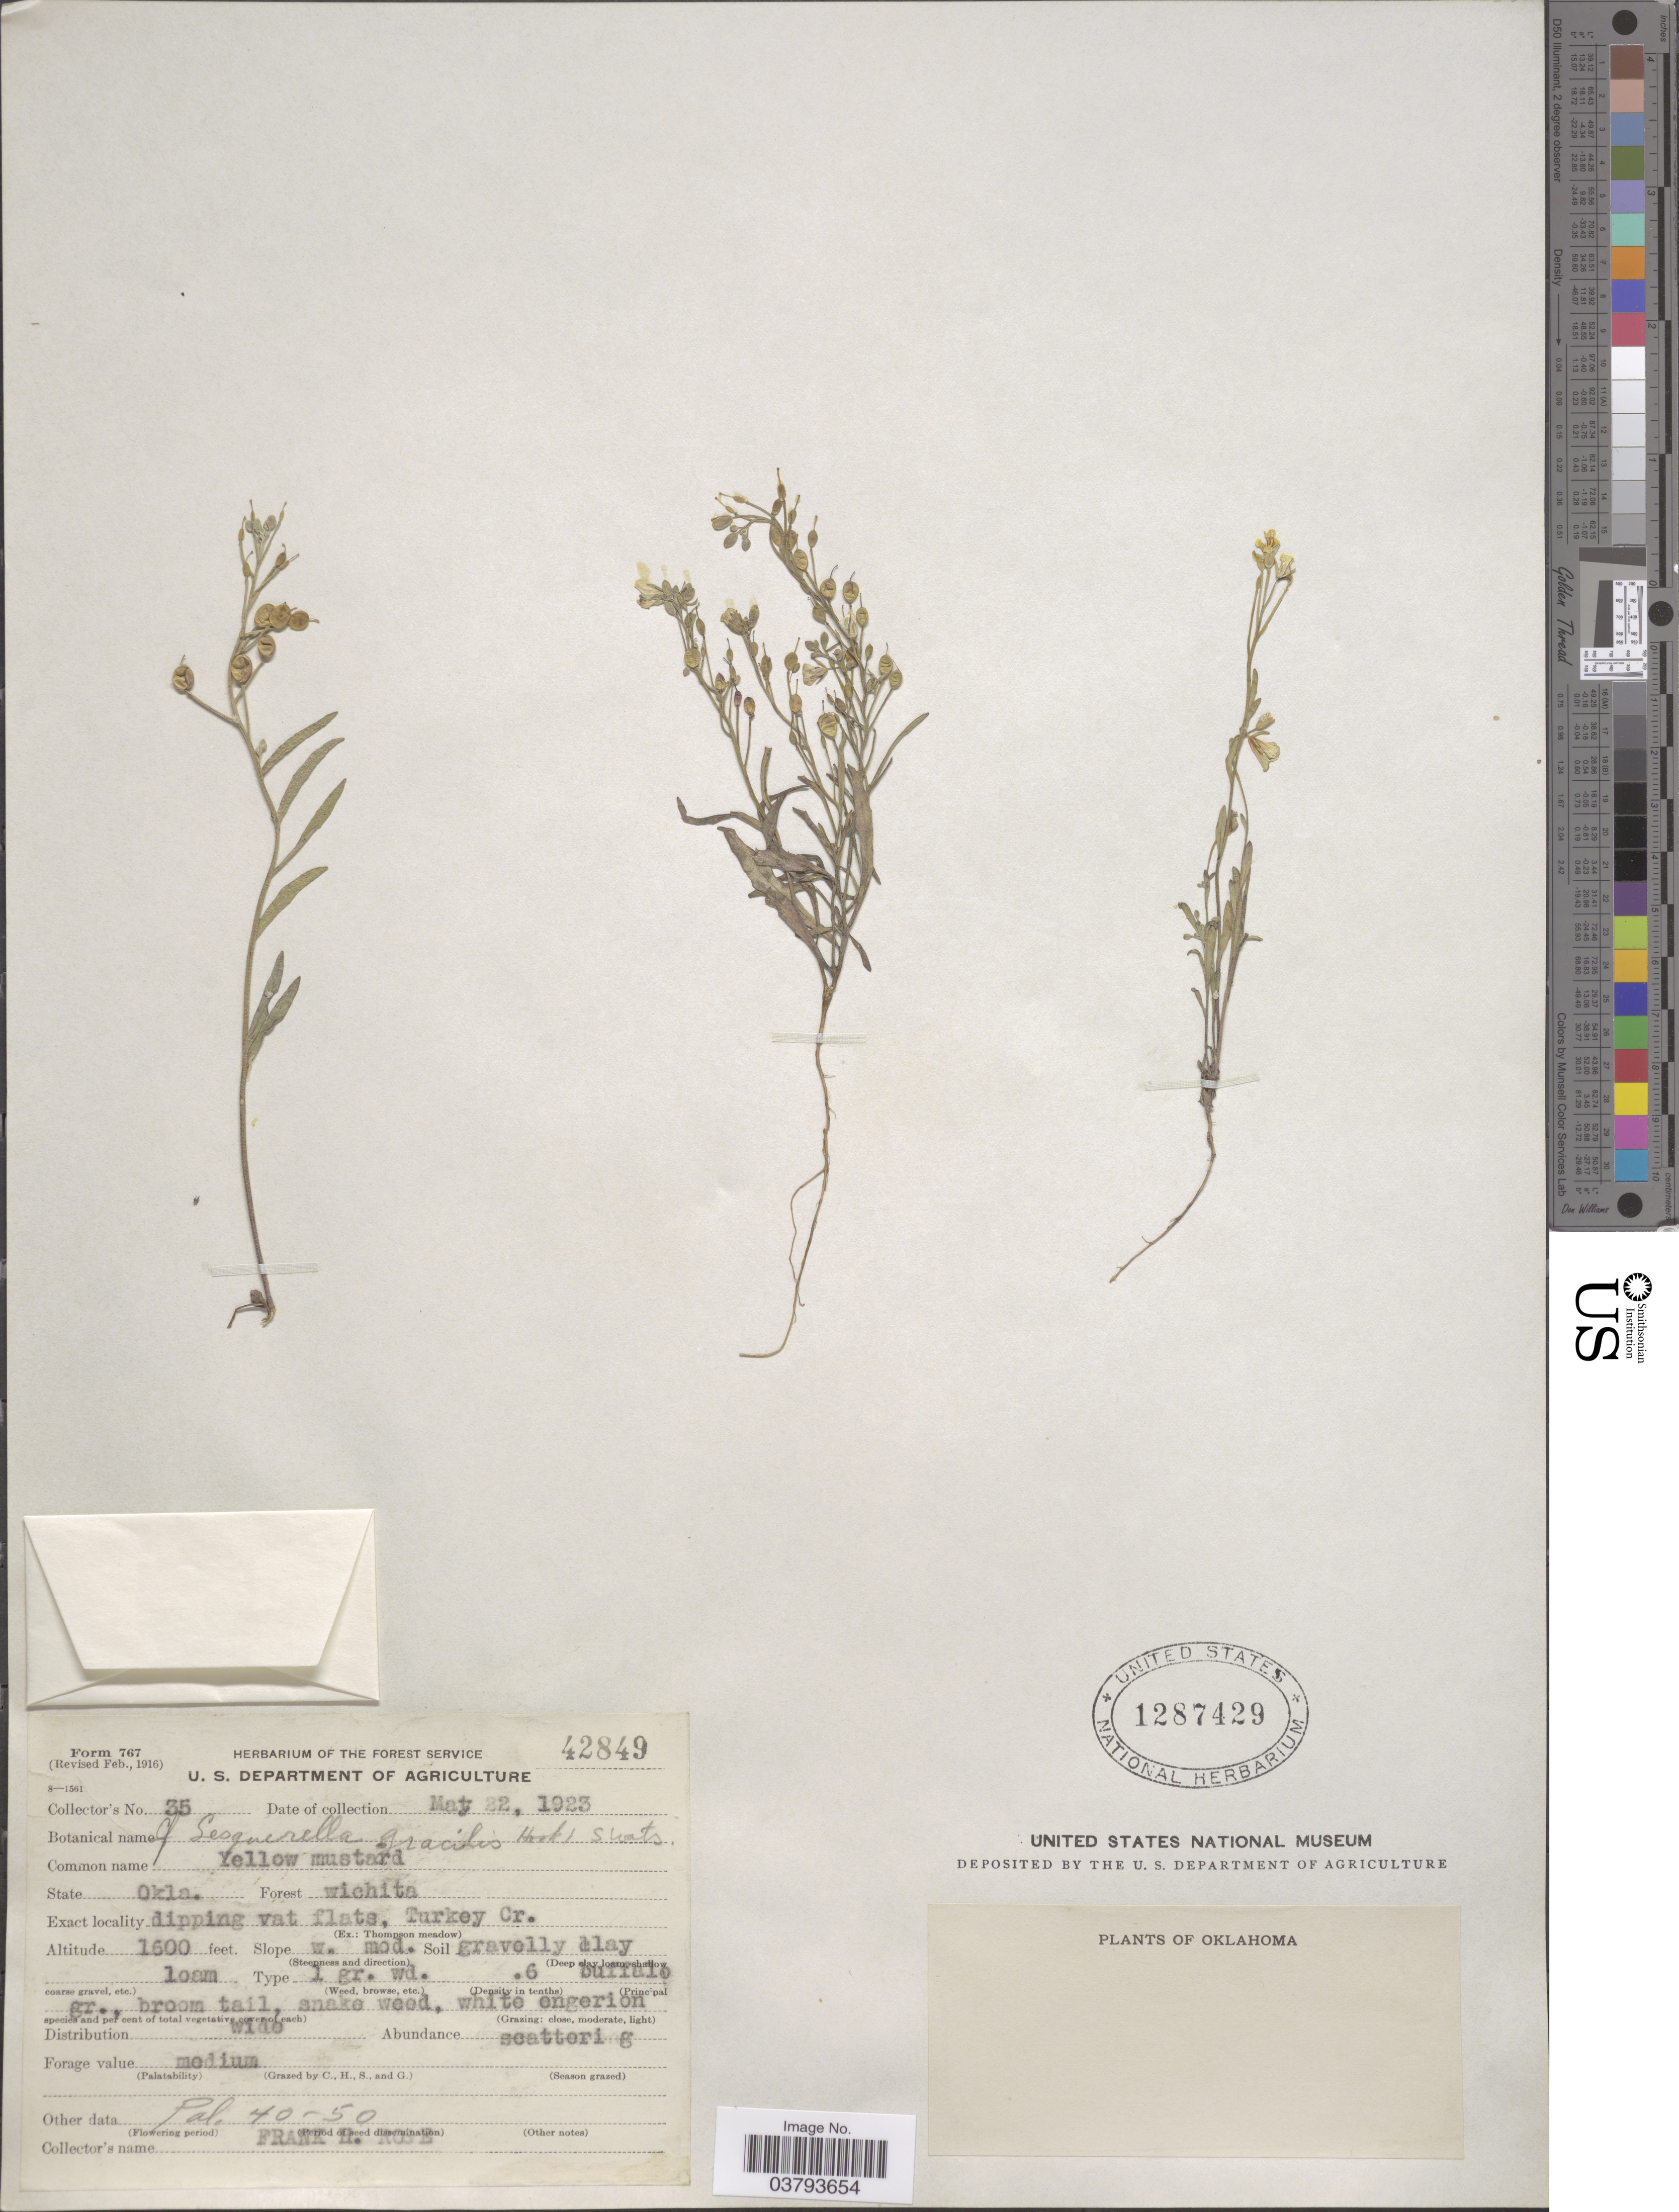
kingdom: Plantae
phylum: Tracheophyta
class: Magnoliopsida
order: Brassicales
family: Brassicaceae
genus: Lesquerella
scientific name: Lesquerella gracilis subsp. nuttallii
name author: (Torr. & A. Gray) Rollins & E.A. Shaw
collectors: F. H. Rose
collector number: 35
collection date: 1923-05-22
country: United States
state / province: Oklahoma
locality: Dipping vat flats, Turkey Cr.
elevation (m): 488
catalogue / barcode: US 1287429